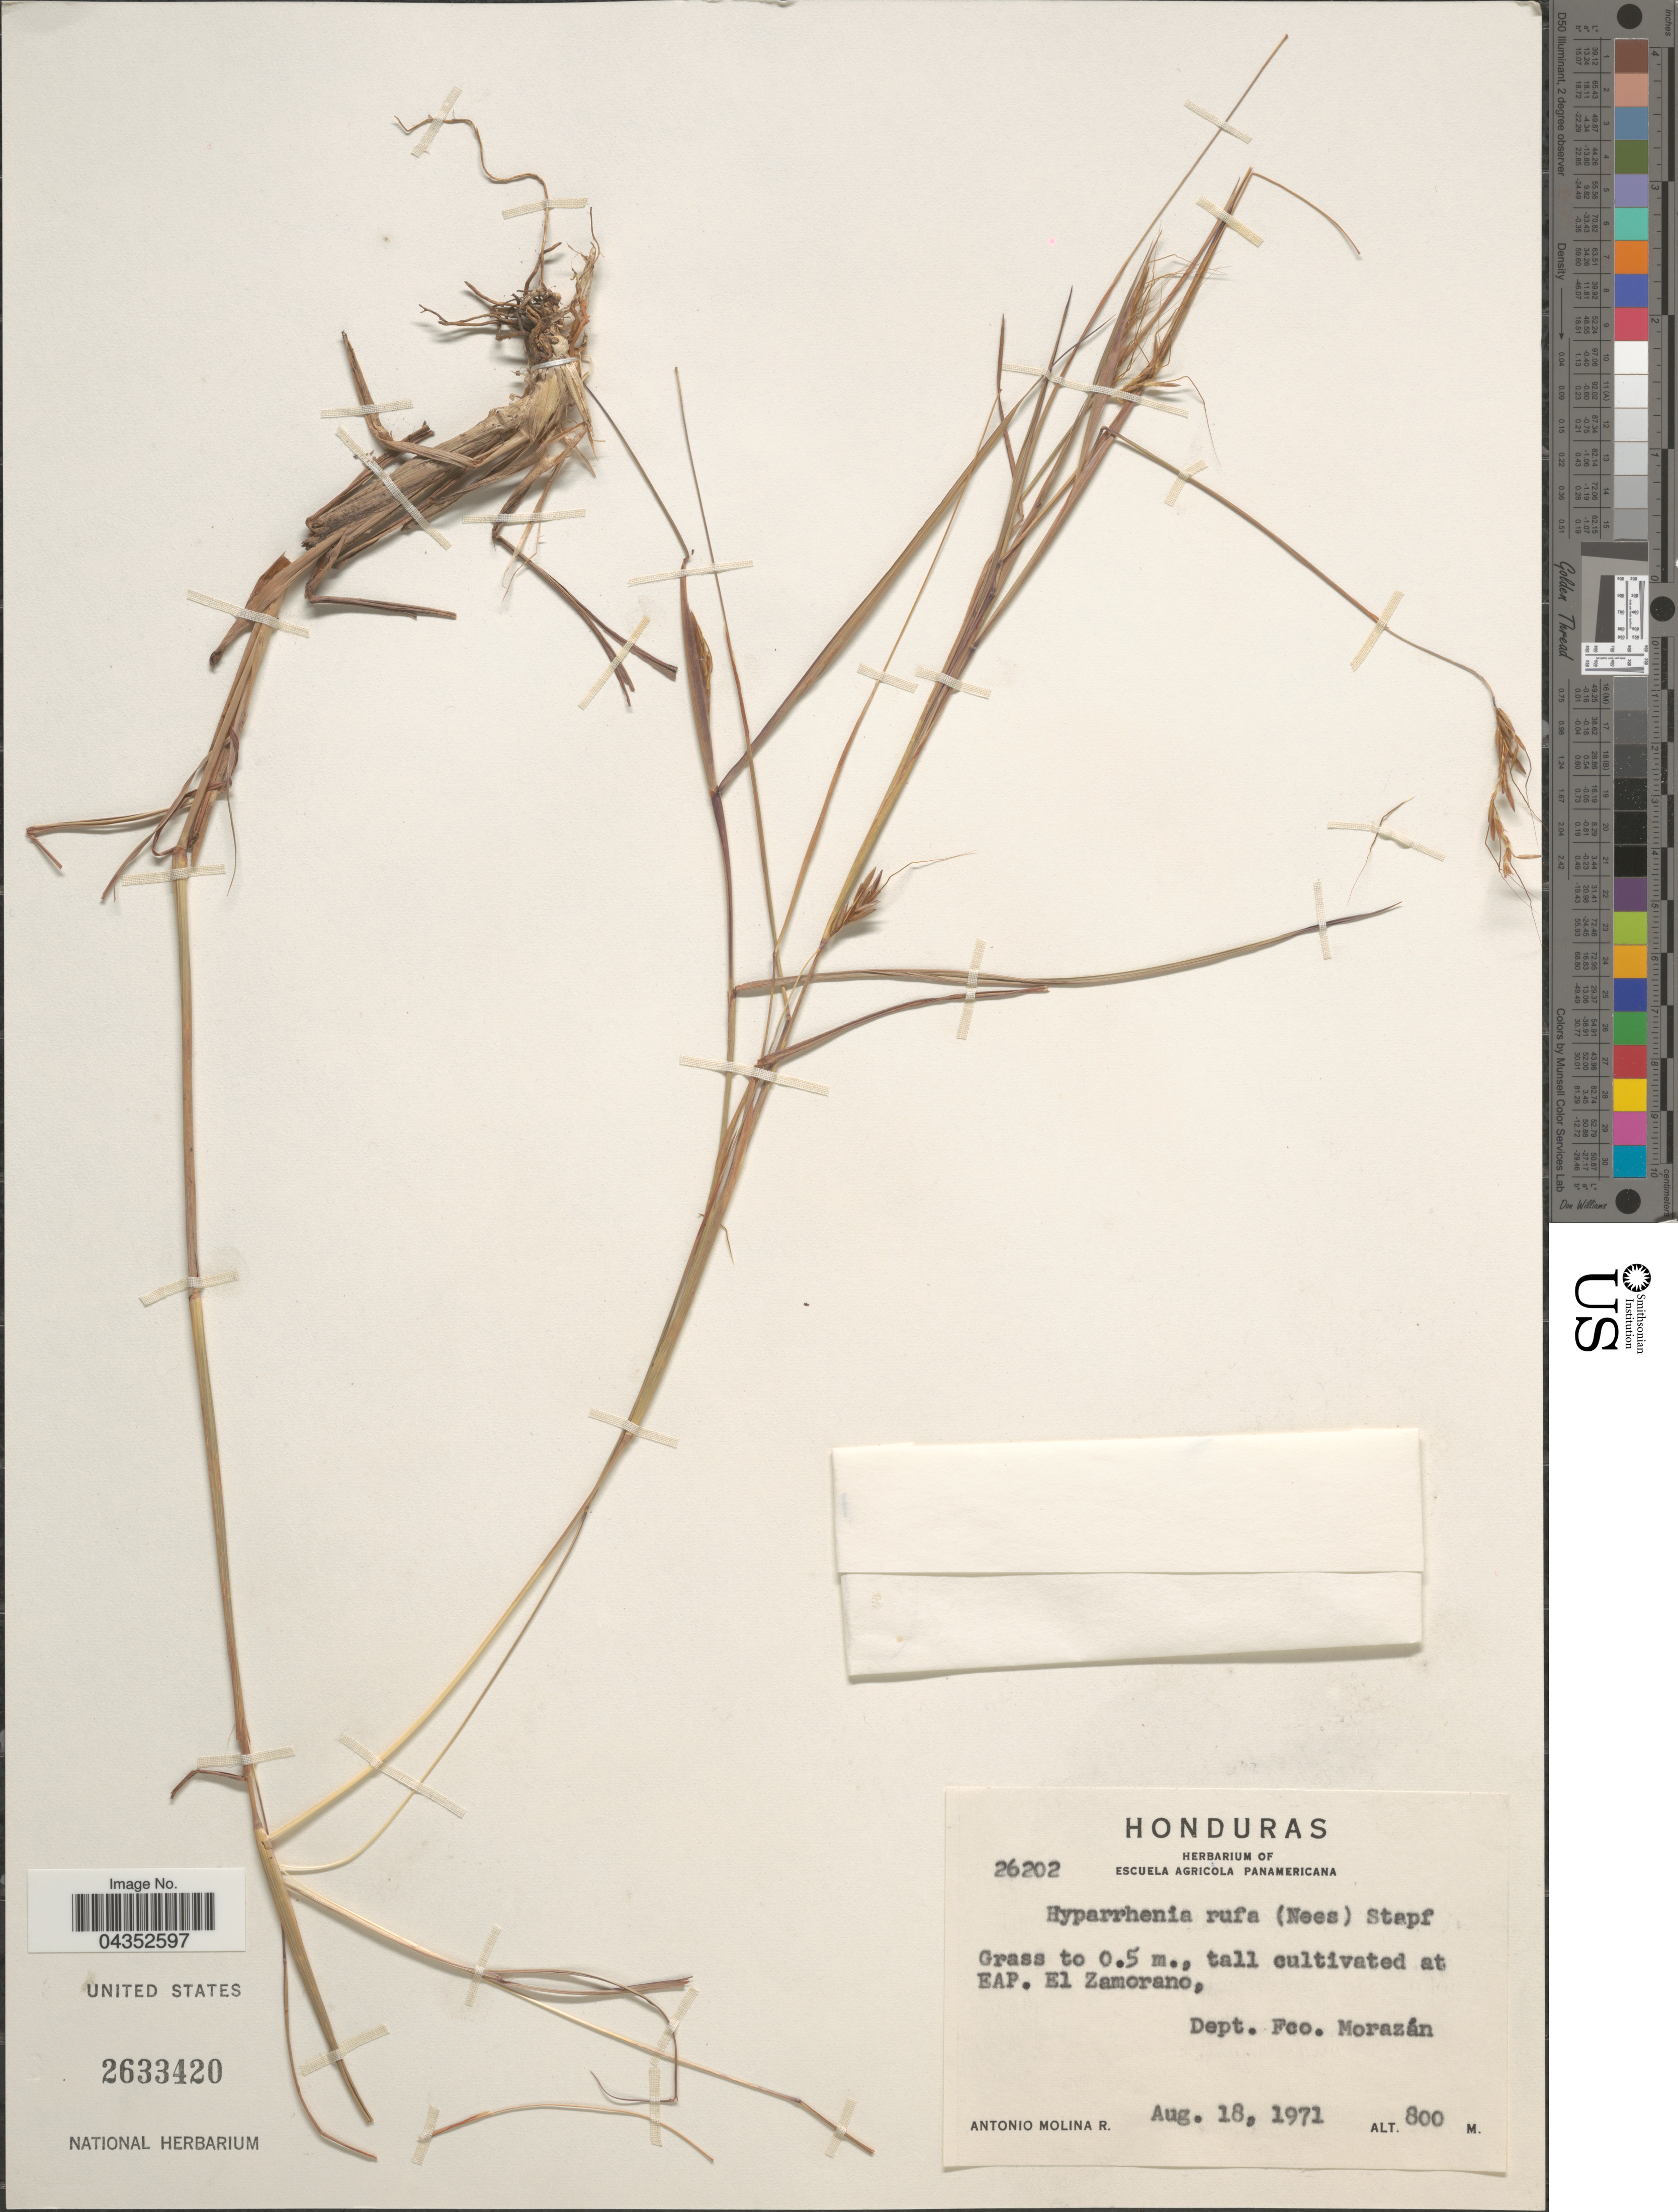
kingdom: Plantae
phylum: Tracheophyta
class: Liliopsida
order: Poales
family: Poaceae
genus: Hyparrhenia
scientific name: Hyparrhenia rufa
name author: (Nees) Stapf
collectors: A. Molina R.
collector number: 26202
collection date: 1971-08-18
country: Honduras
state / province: Fco. Morazán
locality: Tall cultivated at EAP. El Zamorano, Dept. Fco. Morazán.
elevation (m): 800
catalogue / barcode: US 2633420